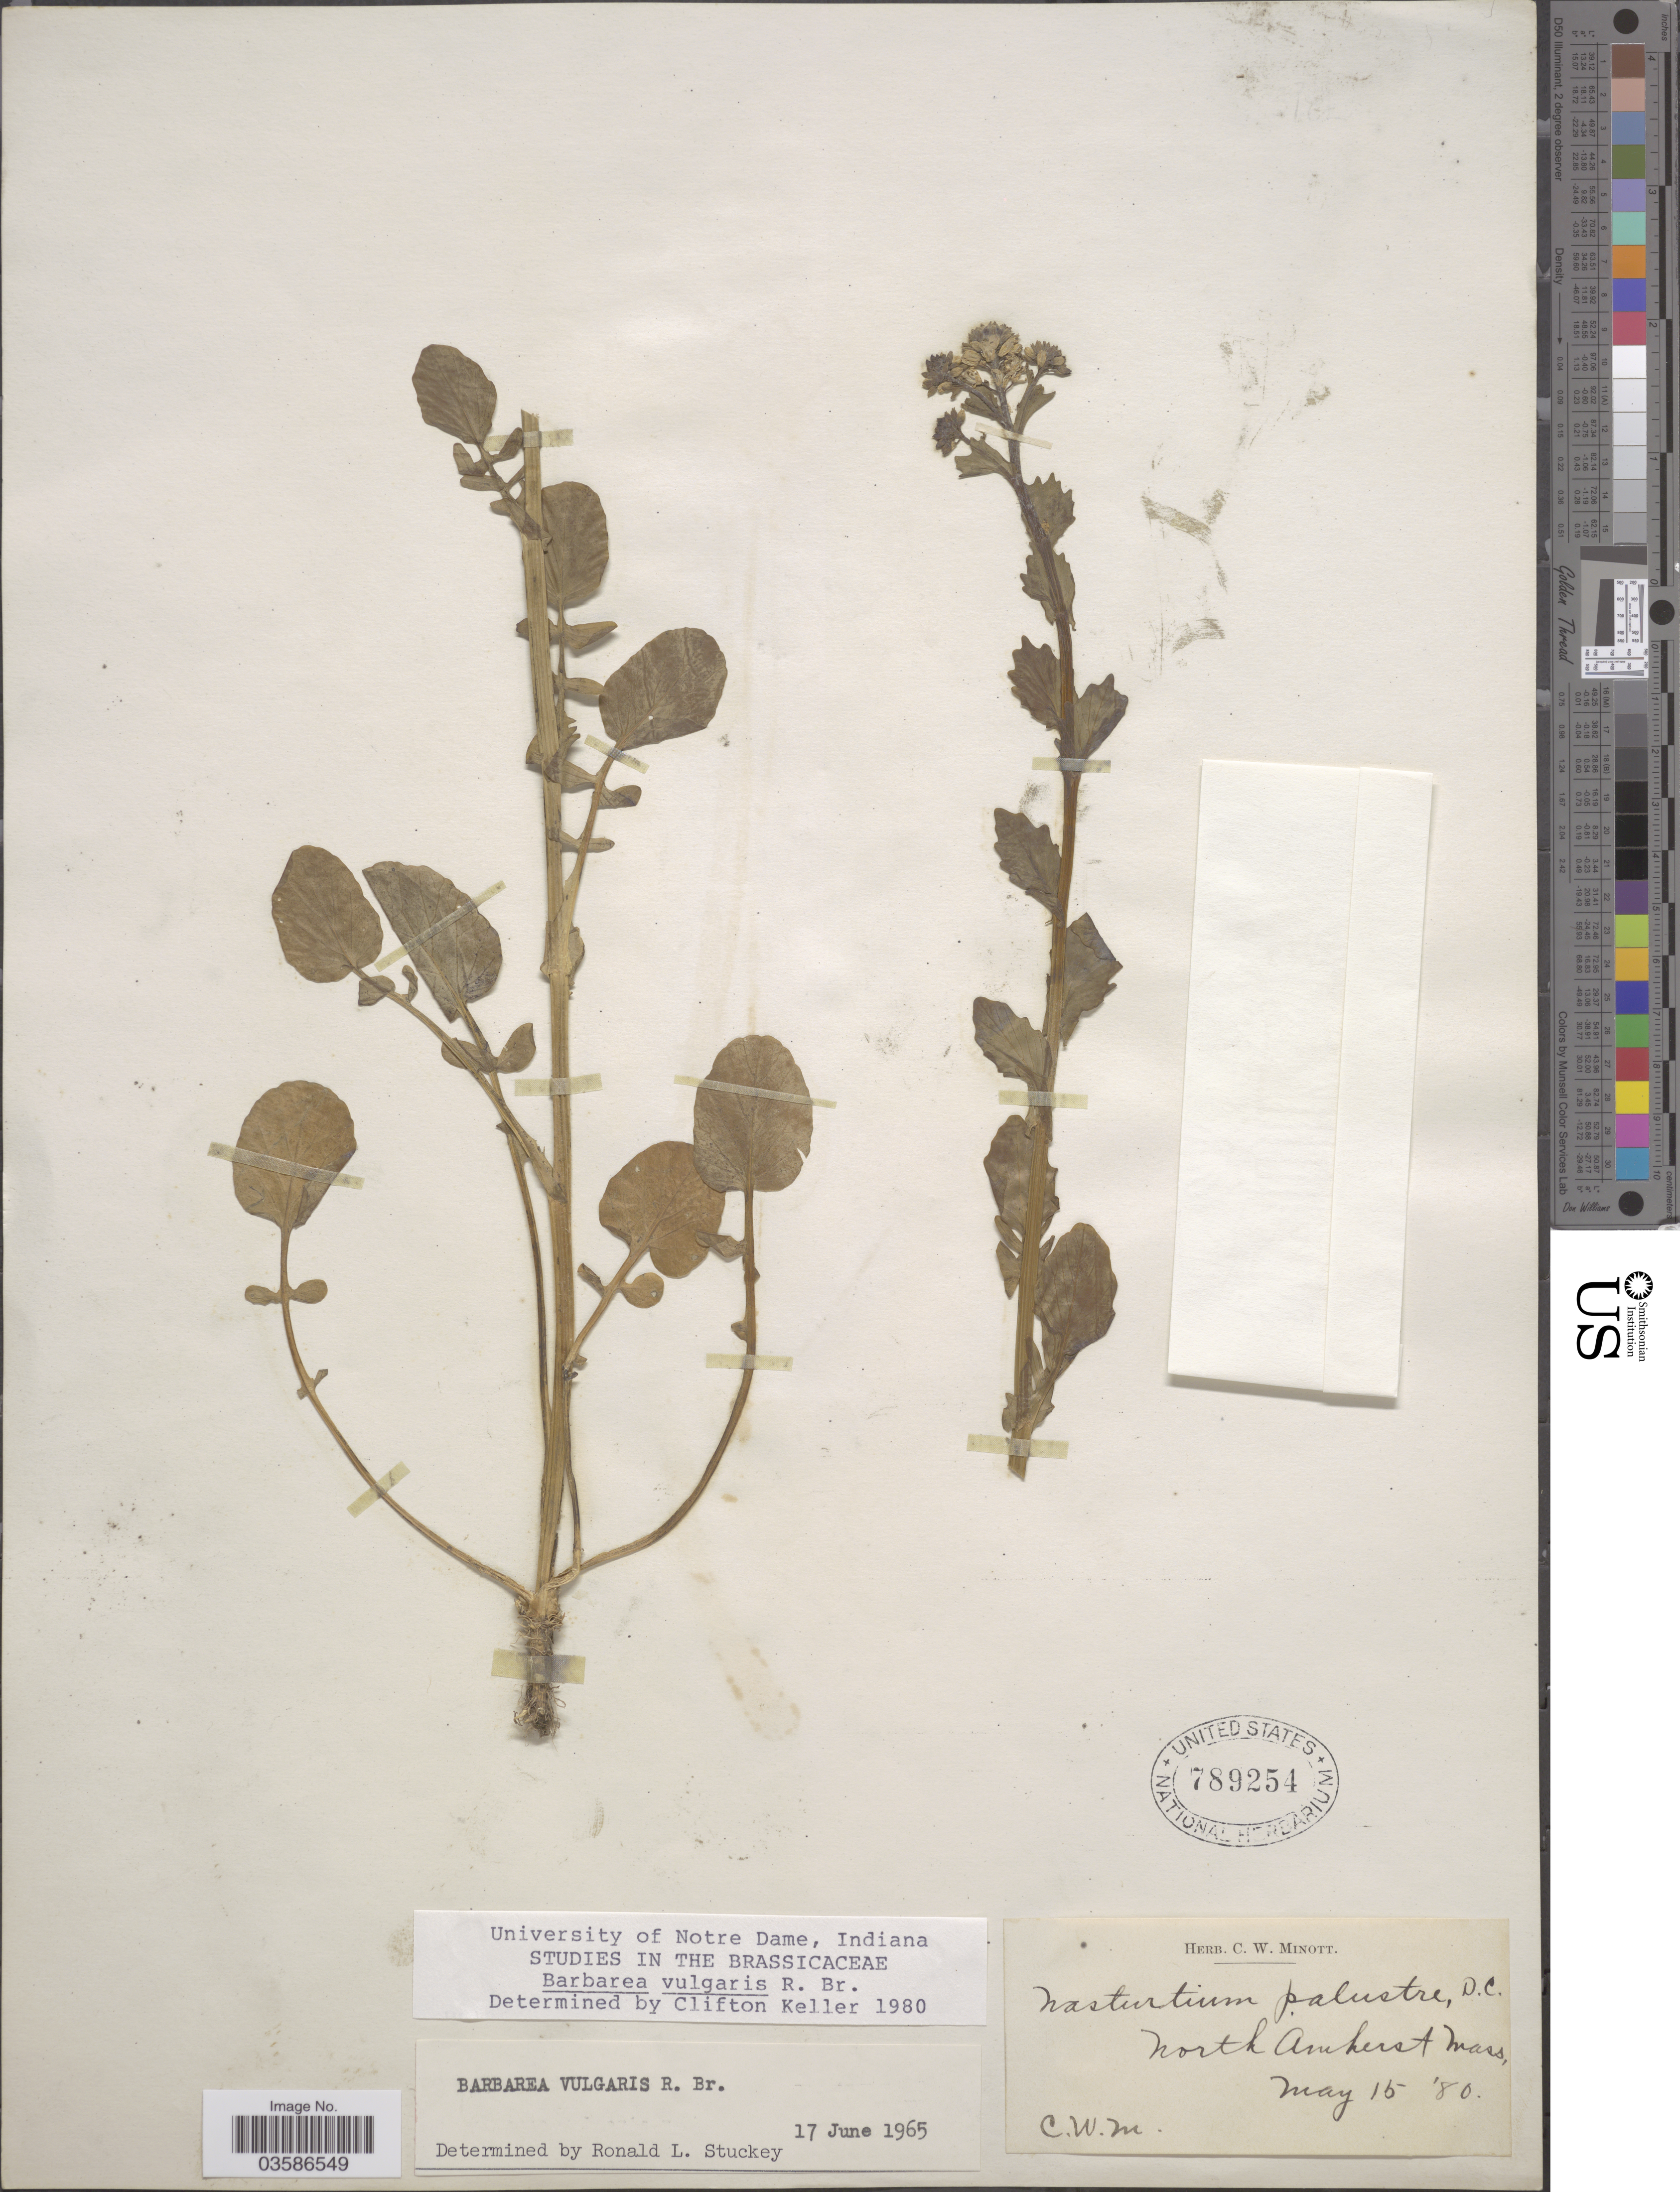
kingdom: Plantae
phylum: Tracheophyta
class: Magnoliopsida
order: Brassicales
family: Brassicaceae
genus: Barbarea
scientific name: Barbarea vulgaris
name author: W.T. Aiton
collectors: C. Minott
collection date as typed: Transcribed d/m/y: 15/5/80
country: United States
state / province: Massachusetts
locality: North Amherst.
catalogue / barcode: US 789254